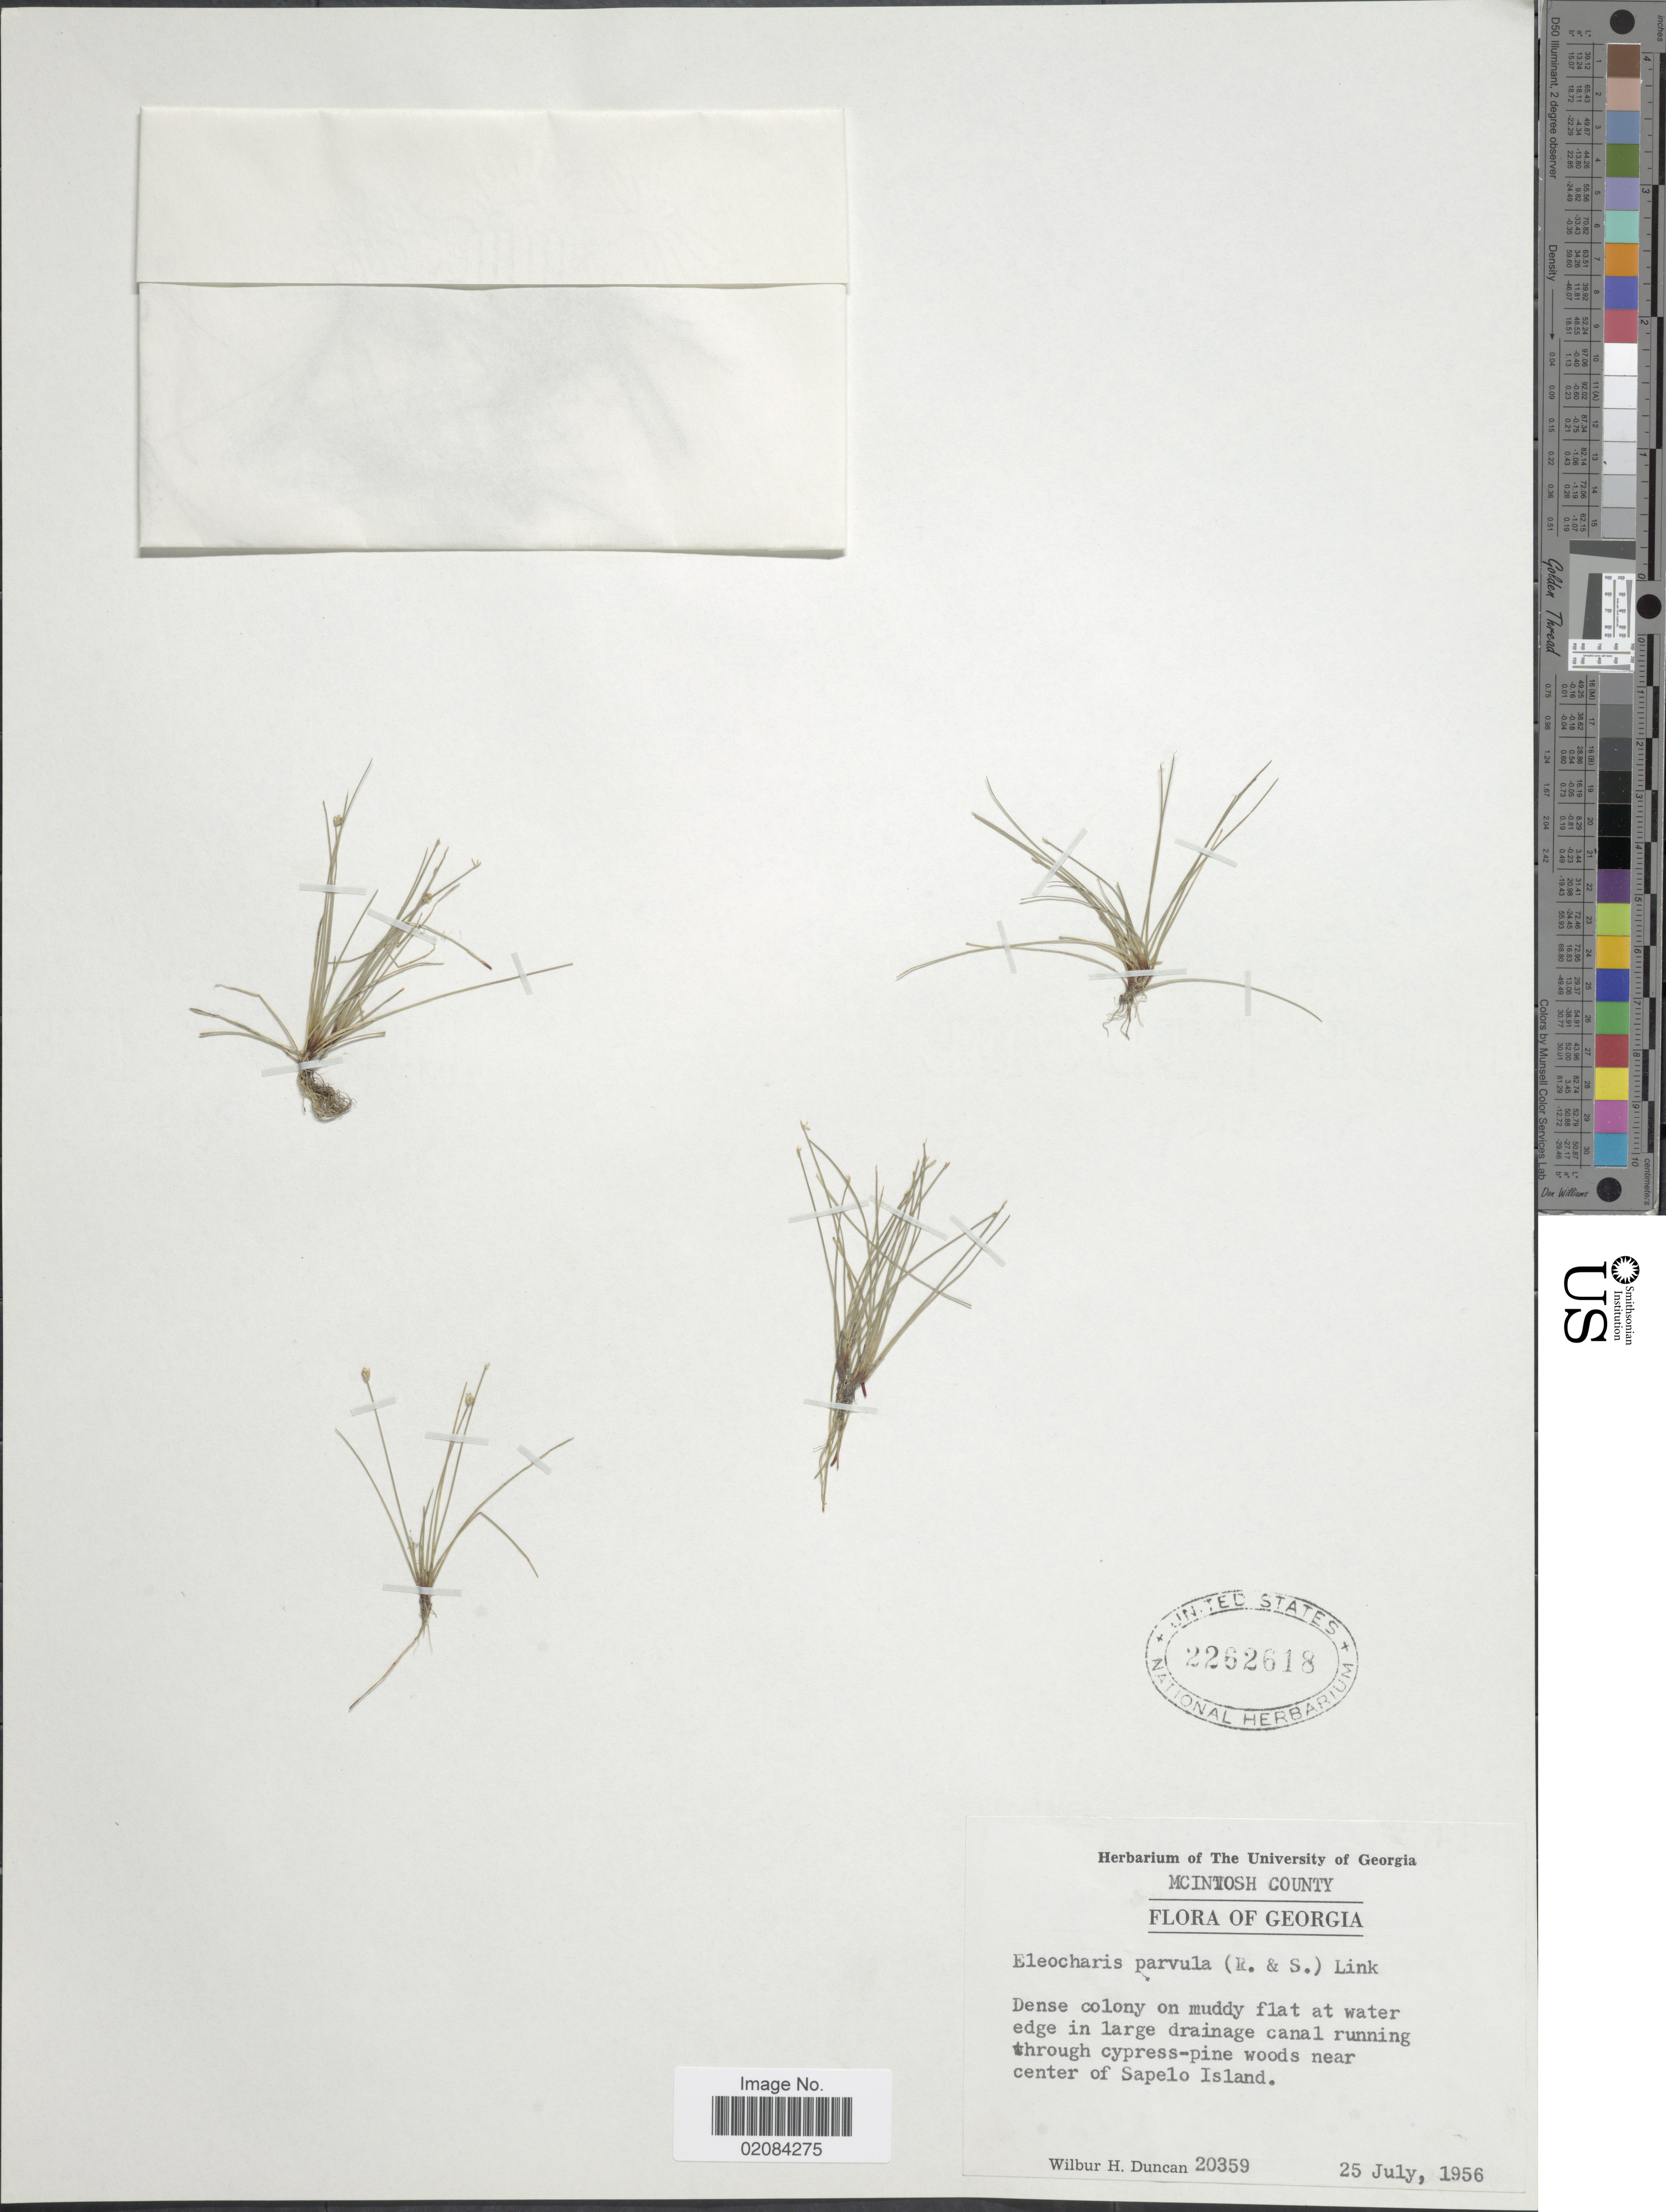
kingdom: Plantae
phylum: Tracheophyta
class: Liliopsida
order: Poales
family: Cyperaceae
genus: Eleocharis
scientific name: Eleocharis parvula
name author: (Roem. & Schult.) Link ex Williams et al.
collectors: W. H. Duncan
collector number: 20359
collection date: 1956-07-25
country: United States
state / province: Georgia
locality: Georgia. Mcintish County. On muddy flat at water edge in large drainage canal running through cypress-pine woods near center of Sapelo Island.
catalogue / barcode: US 2262618